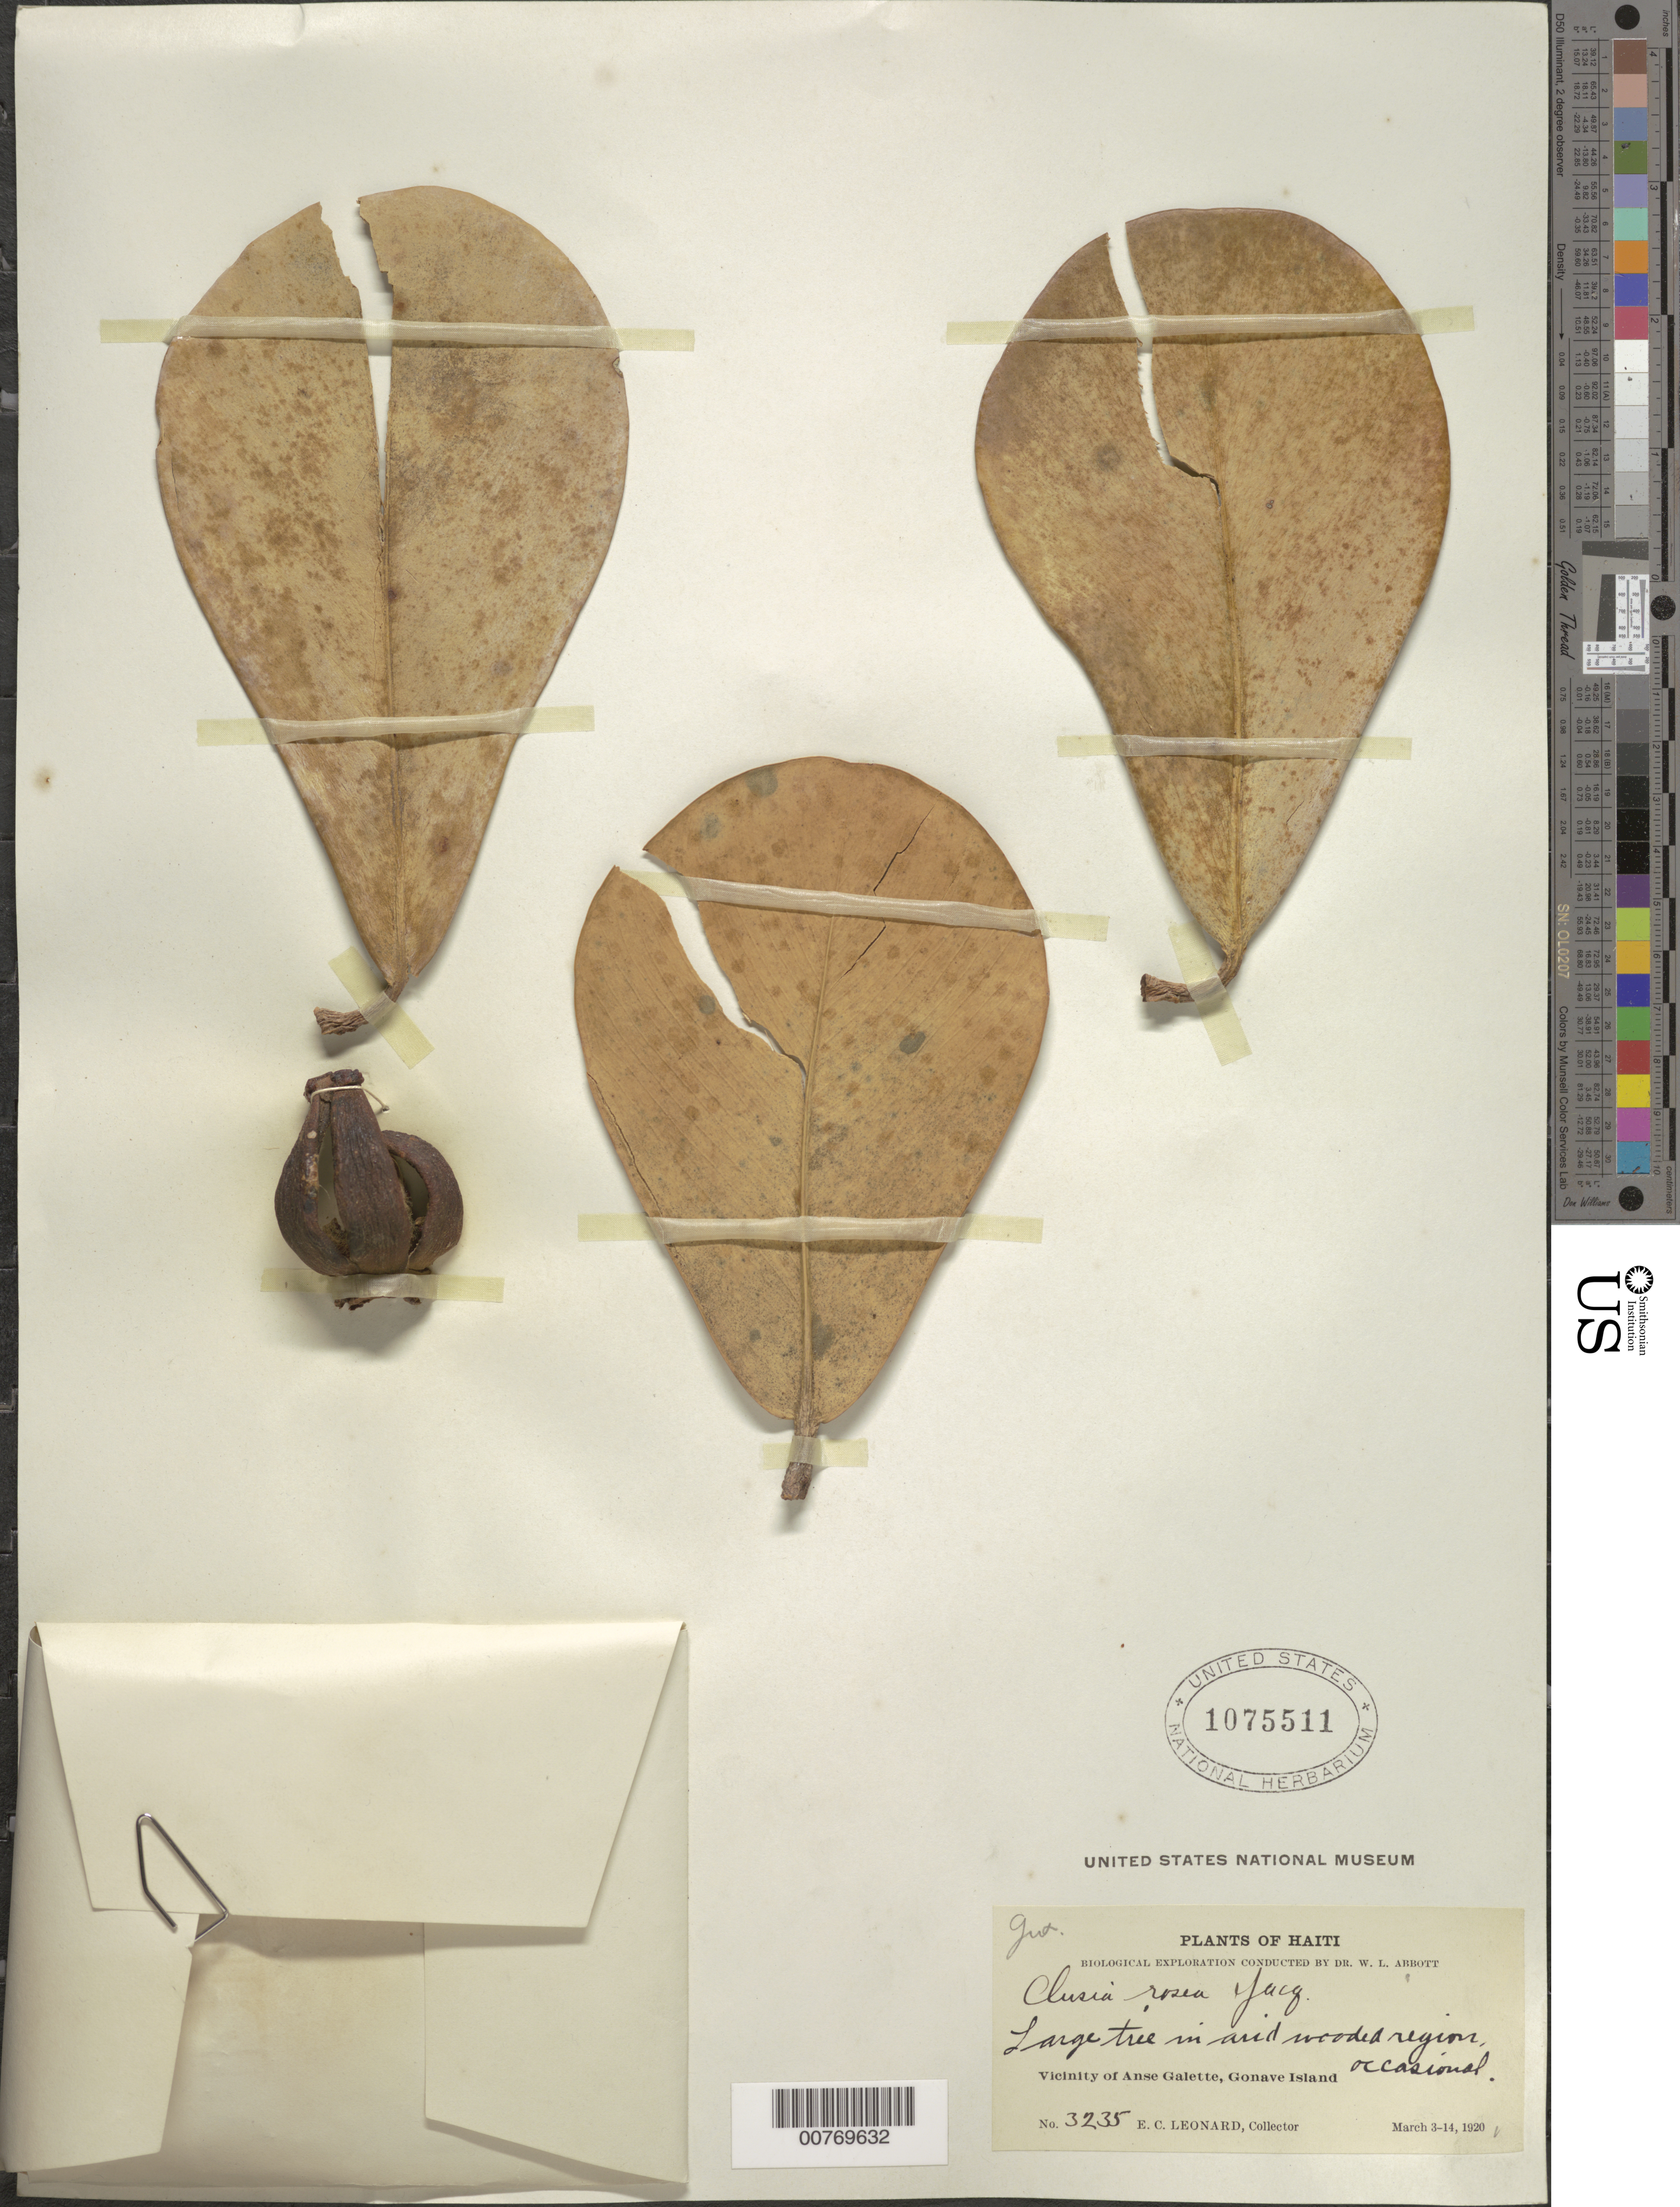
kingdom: Plantae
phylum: Tracheophyta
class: Magnoliopsida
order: Malpighiales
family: Clusiaceae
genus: Clusia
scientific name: Clusia rosea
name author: Jacq.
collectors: E. C. Leonard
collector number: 3235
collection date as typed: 03 Mar 1920 to 14 Mar 1920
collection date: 1920-03-03/1920-03-14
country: Haiti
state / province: Ouest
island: Hispaniola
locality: Vicinity of Anse Galette, Gonave Island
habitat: Arid wooded region, occasional.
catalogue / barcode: US 1075511